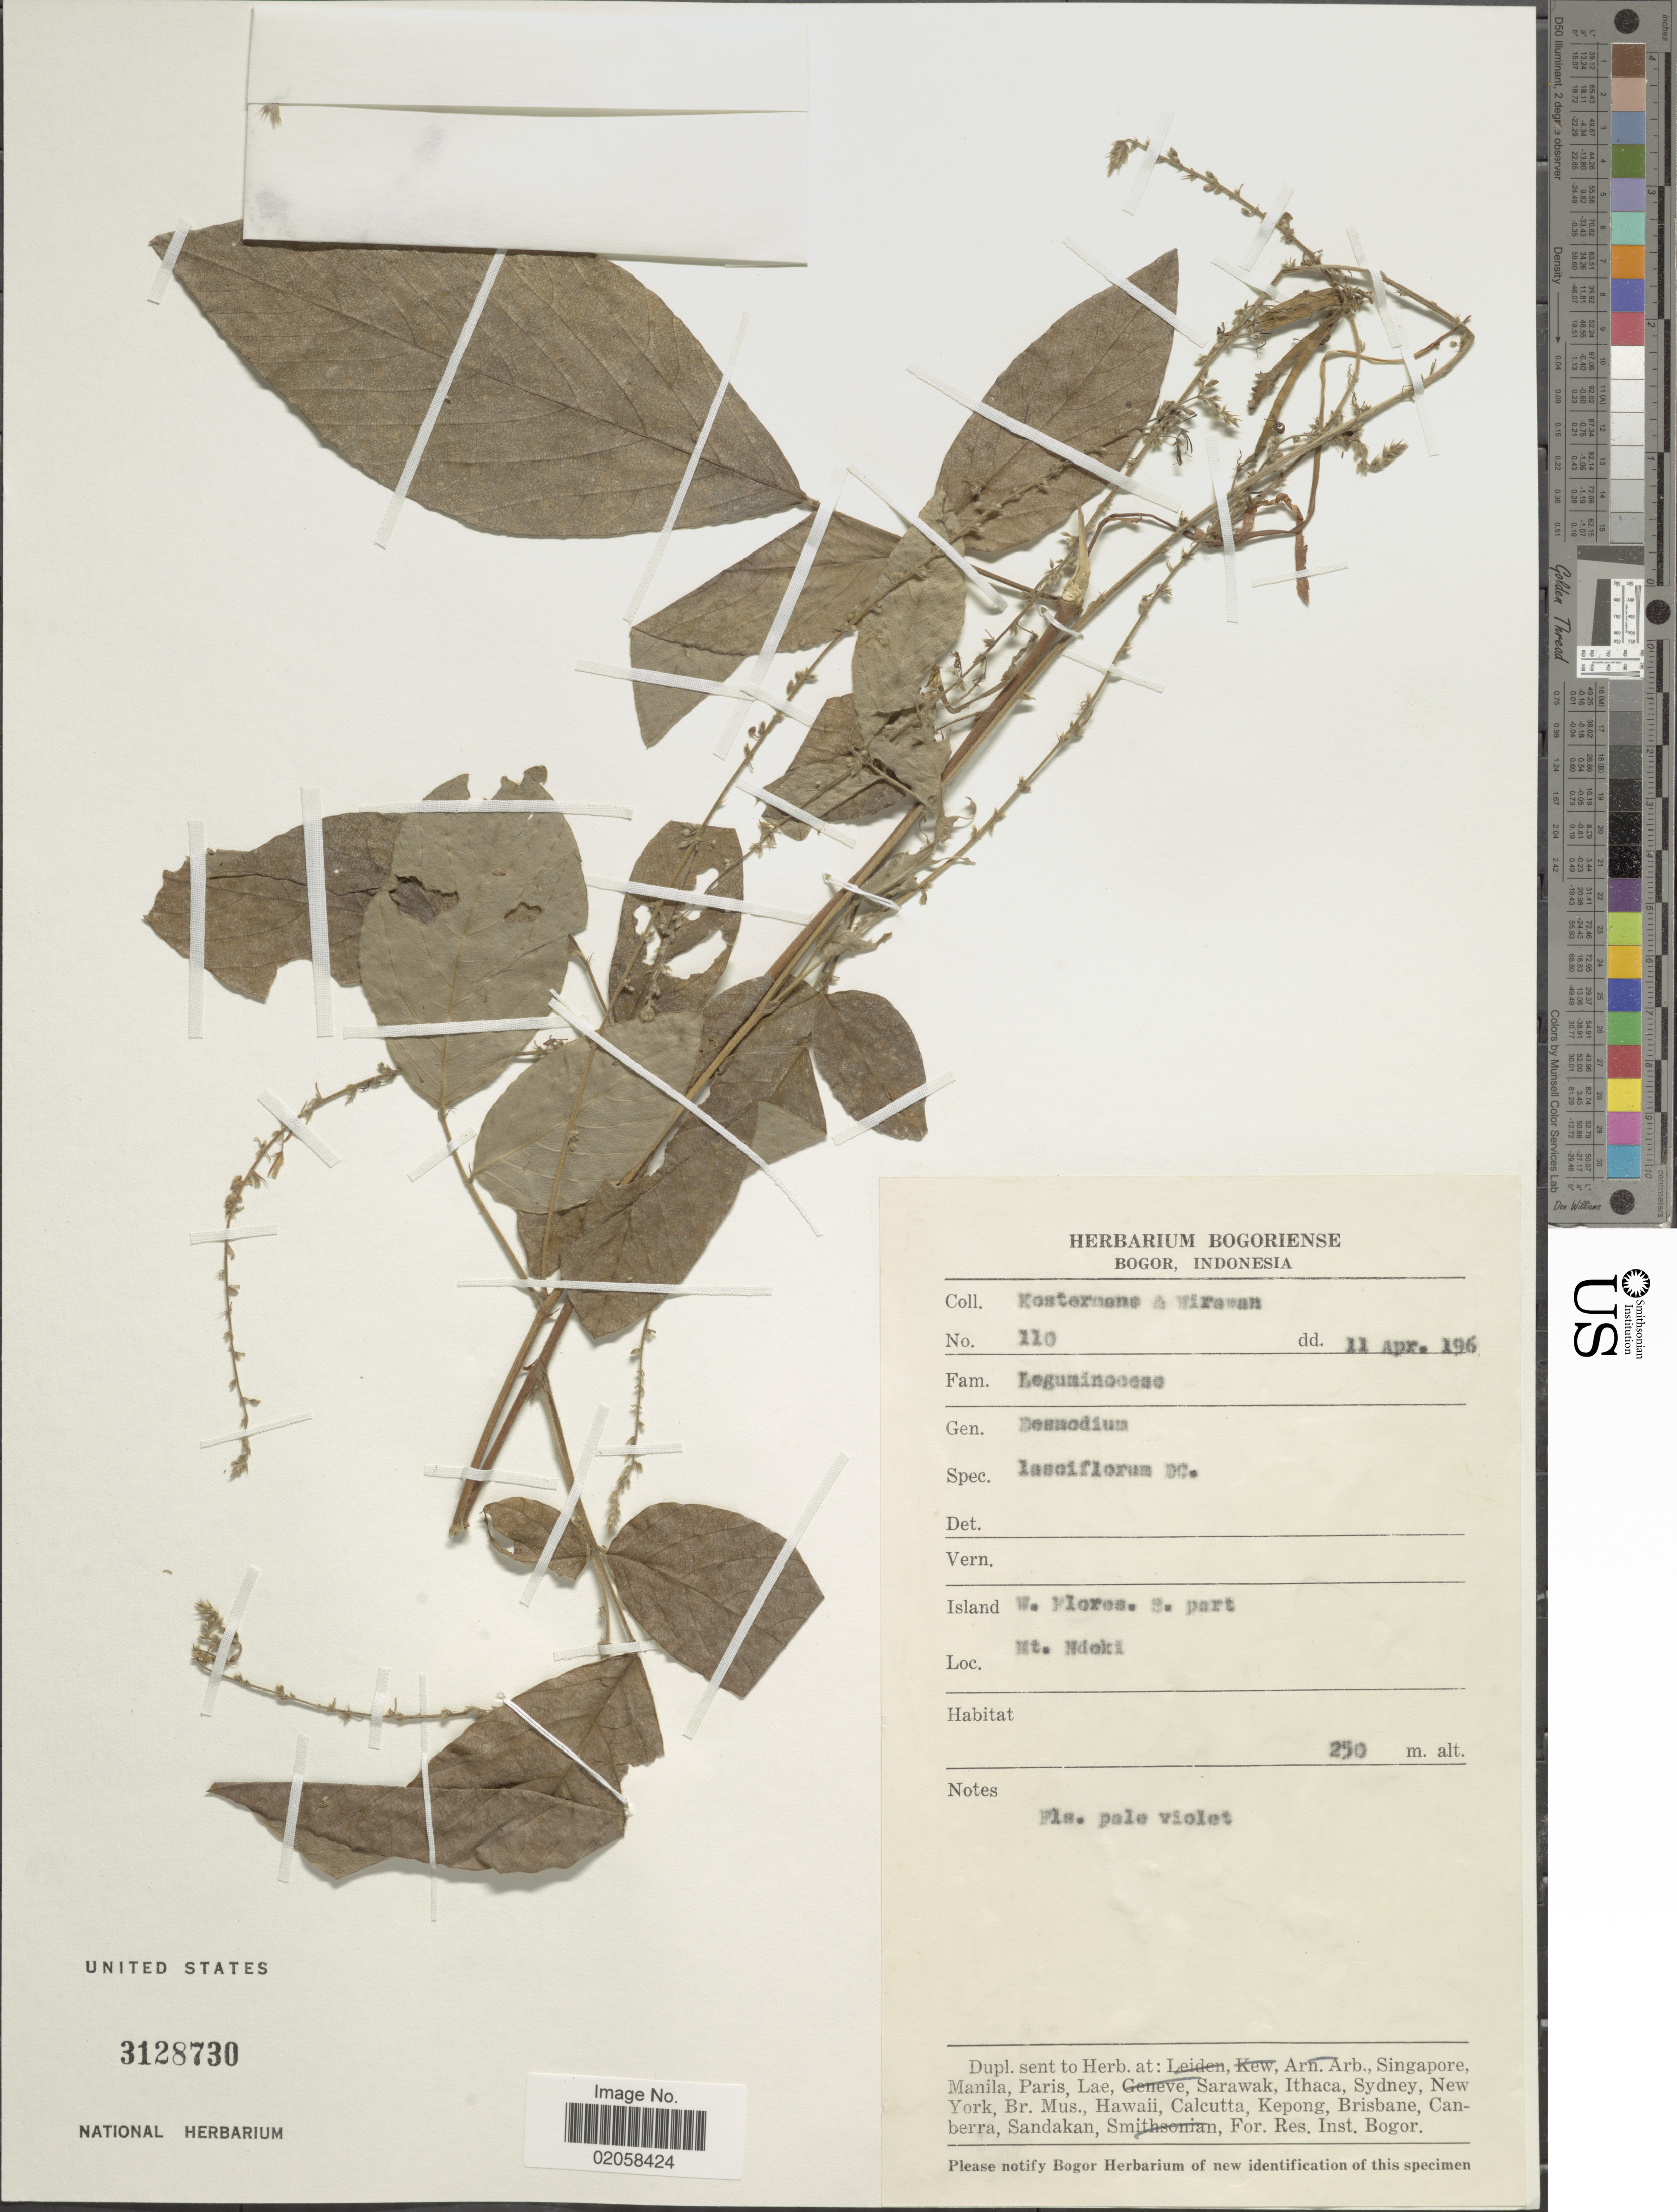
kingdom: Plantae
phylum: Tracheophyta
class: Magnoliopsida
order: Fabales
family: Fabaceae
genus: Sohmaea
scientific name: Sohmaea laxiflora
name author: (DC.) H. Ohashi & K. Ohashi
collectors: Kostermans & -. Wirawan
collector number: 110*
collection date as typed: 196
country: Indonesia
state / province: Nusa Tenggara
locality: Island: W. Flores. S. part, Mt. Ndeki.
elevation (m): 250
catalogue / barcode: US 3128730